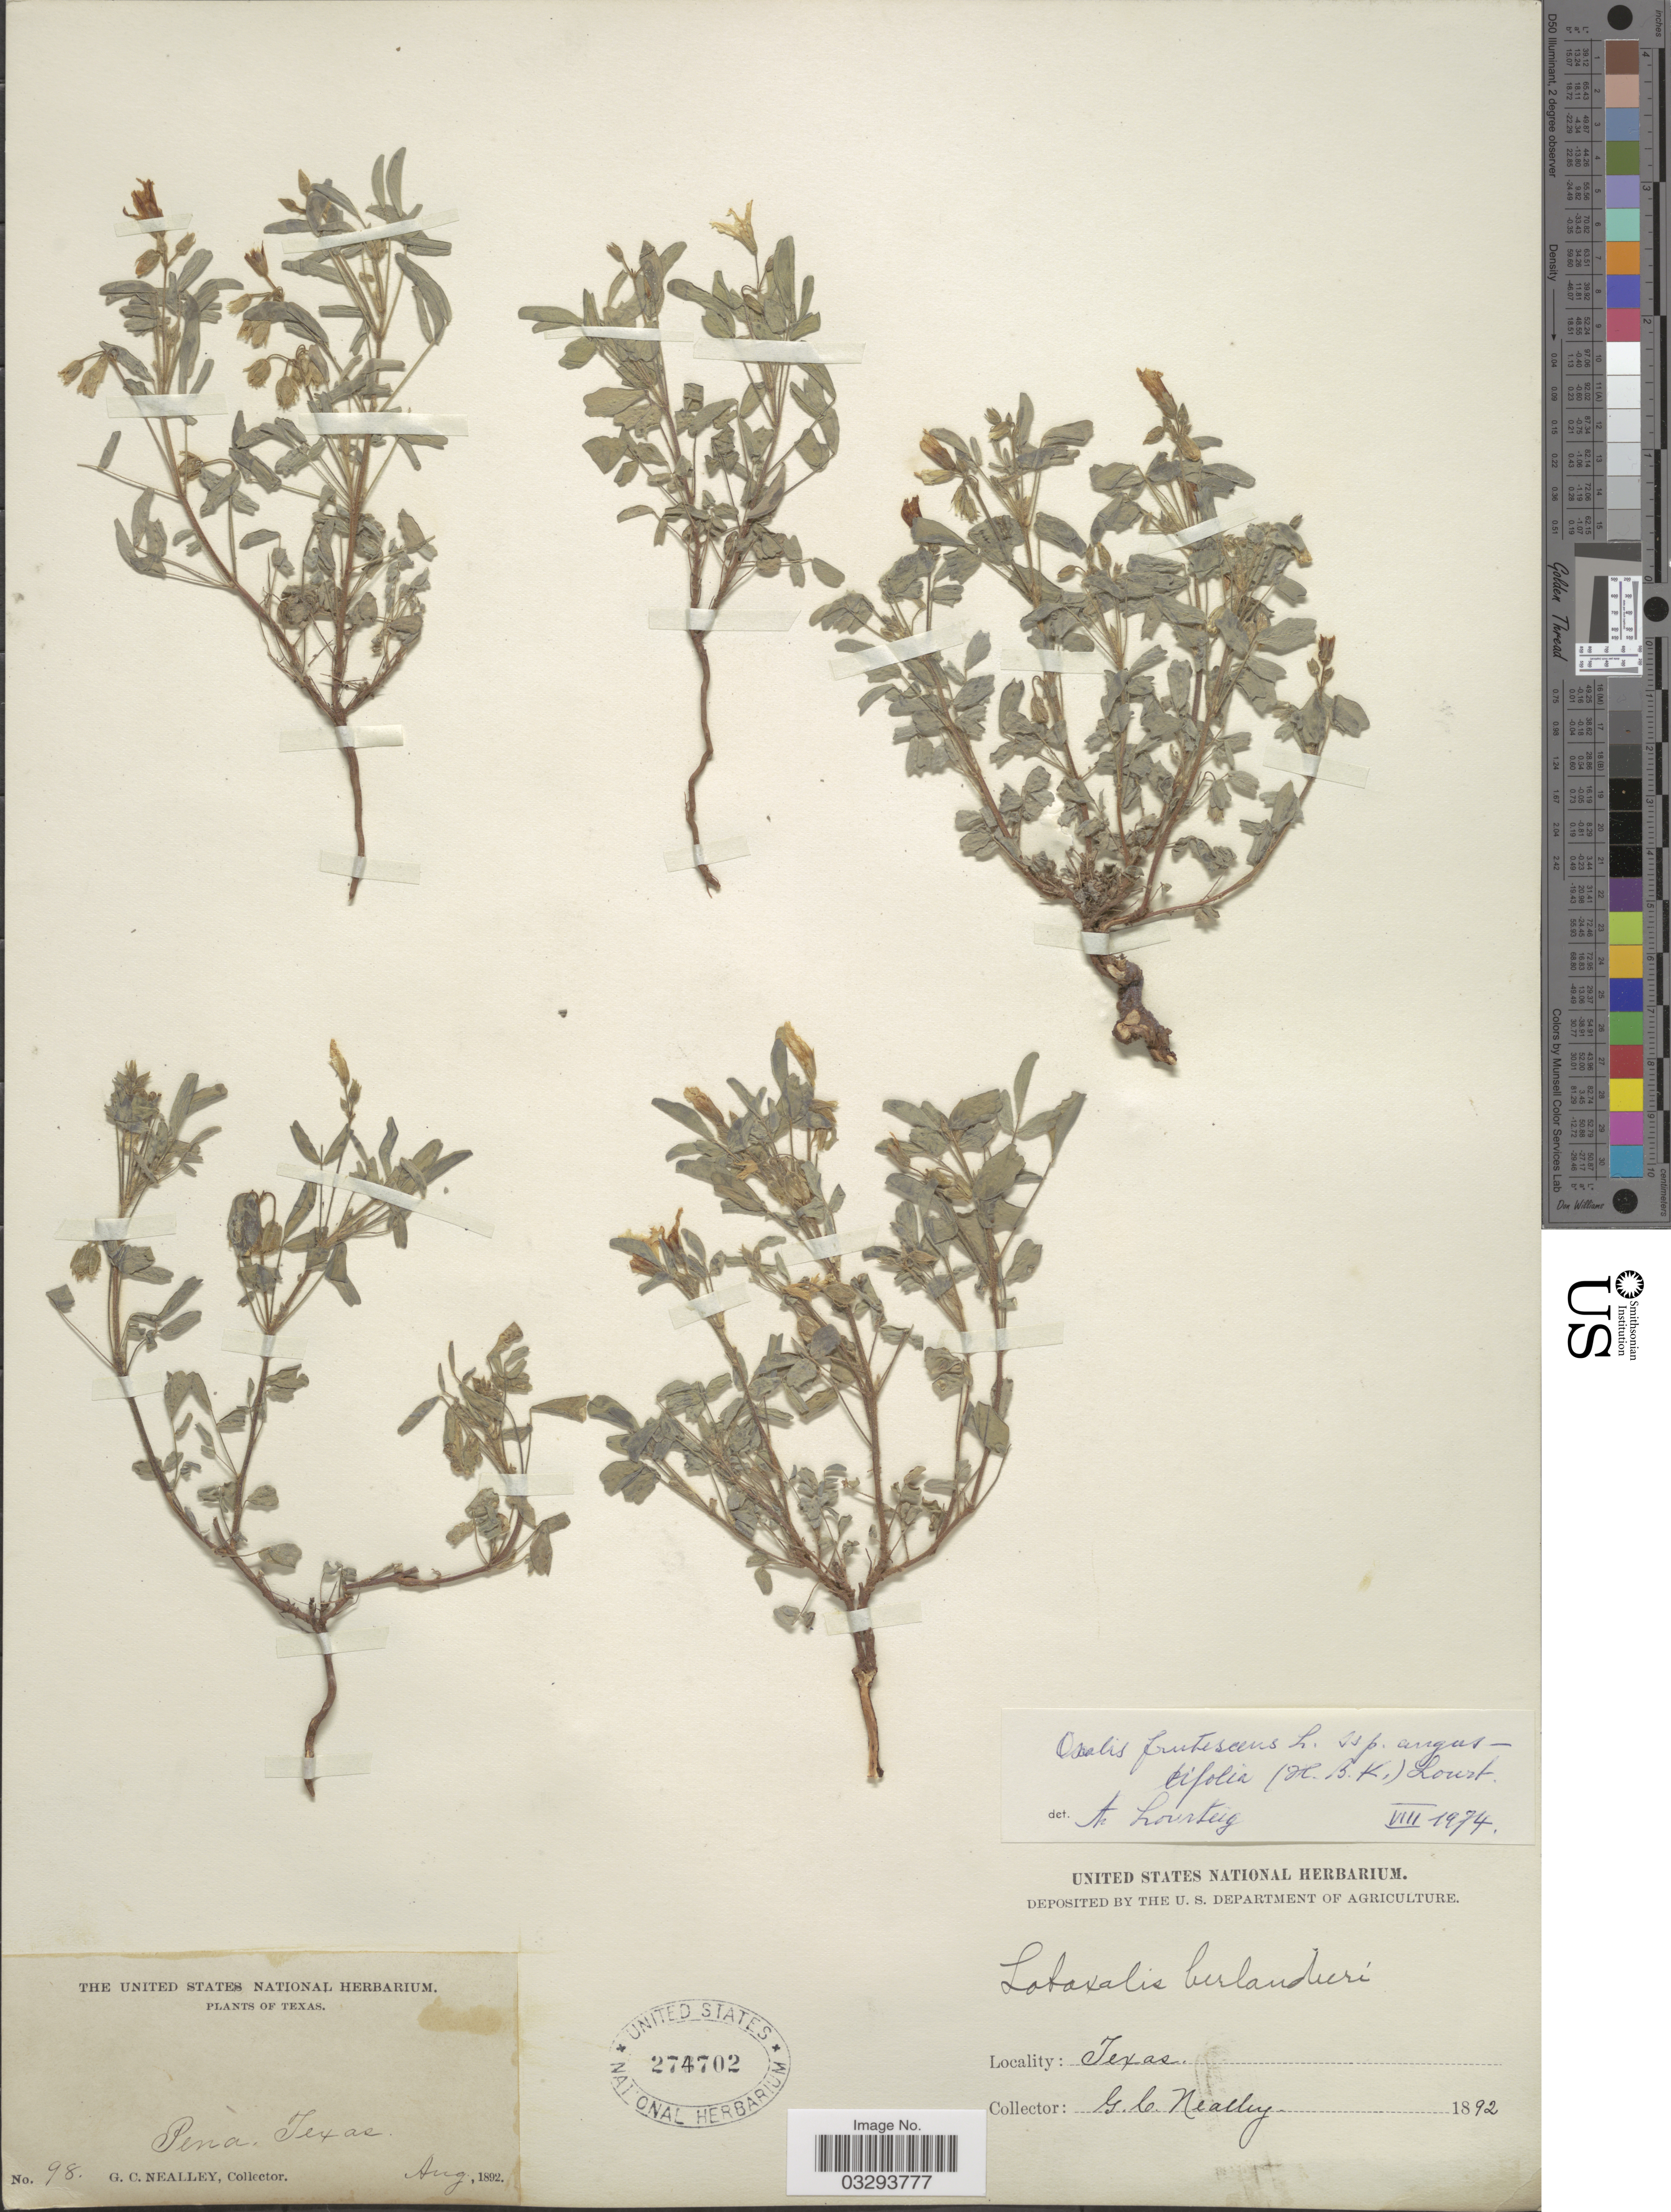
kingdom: Plantae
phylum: Tracheophyta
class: Magnoliopsida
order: Oxalidales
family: Oxalidaceae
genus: Oxalis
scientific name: Oxalis frutescens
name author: L.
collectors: G. C. Nealley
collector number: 98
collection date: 1892-08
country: United States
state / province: Texas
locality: Pena.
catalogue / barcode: US 274702